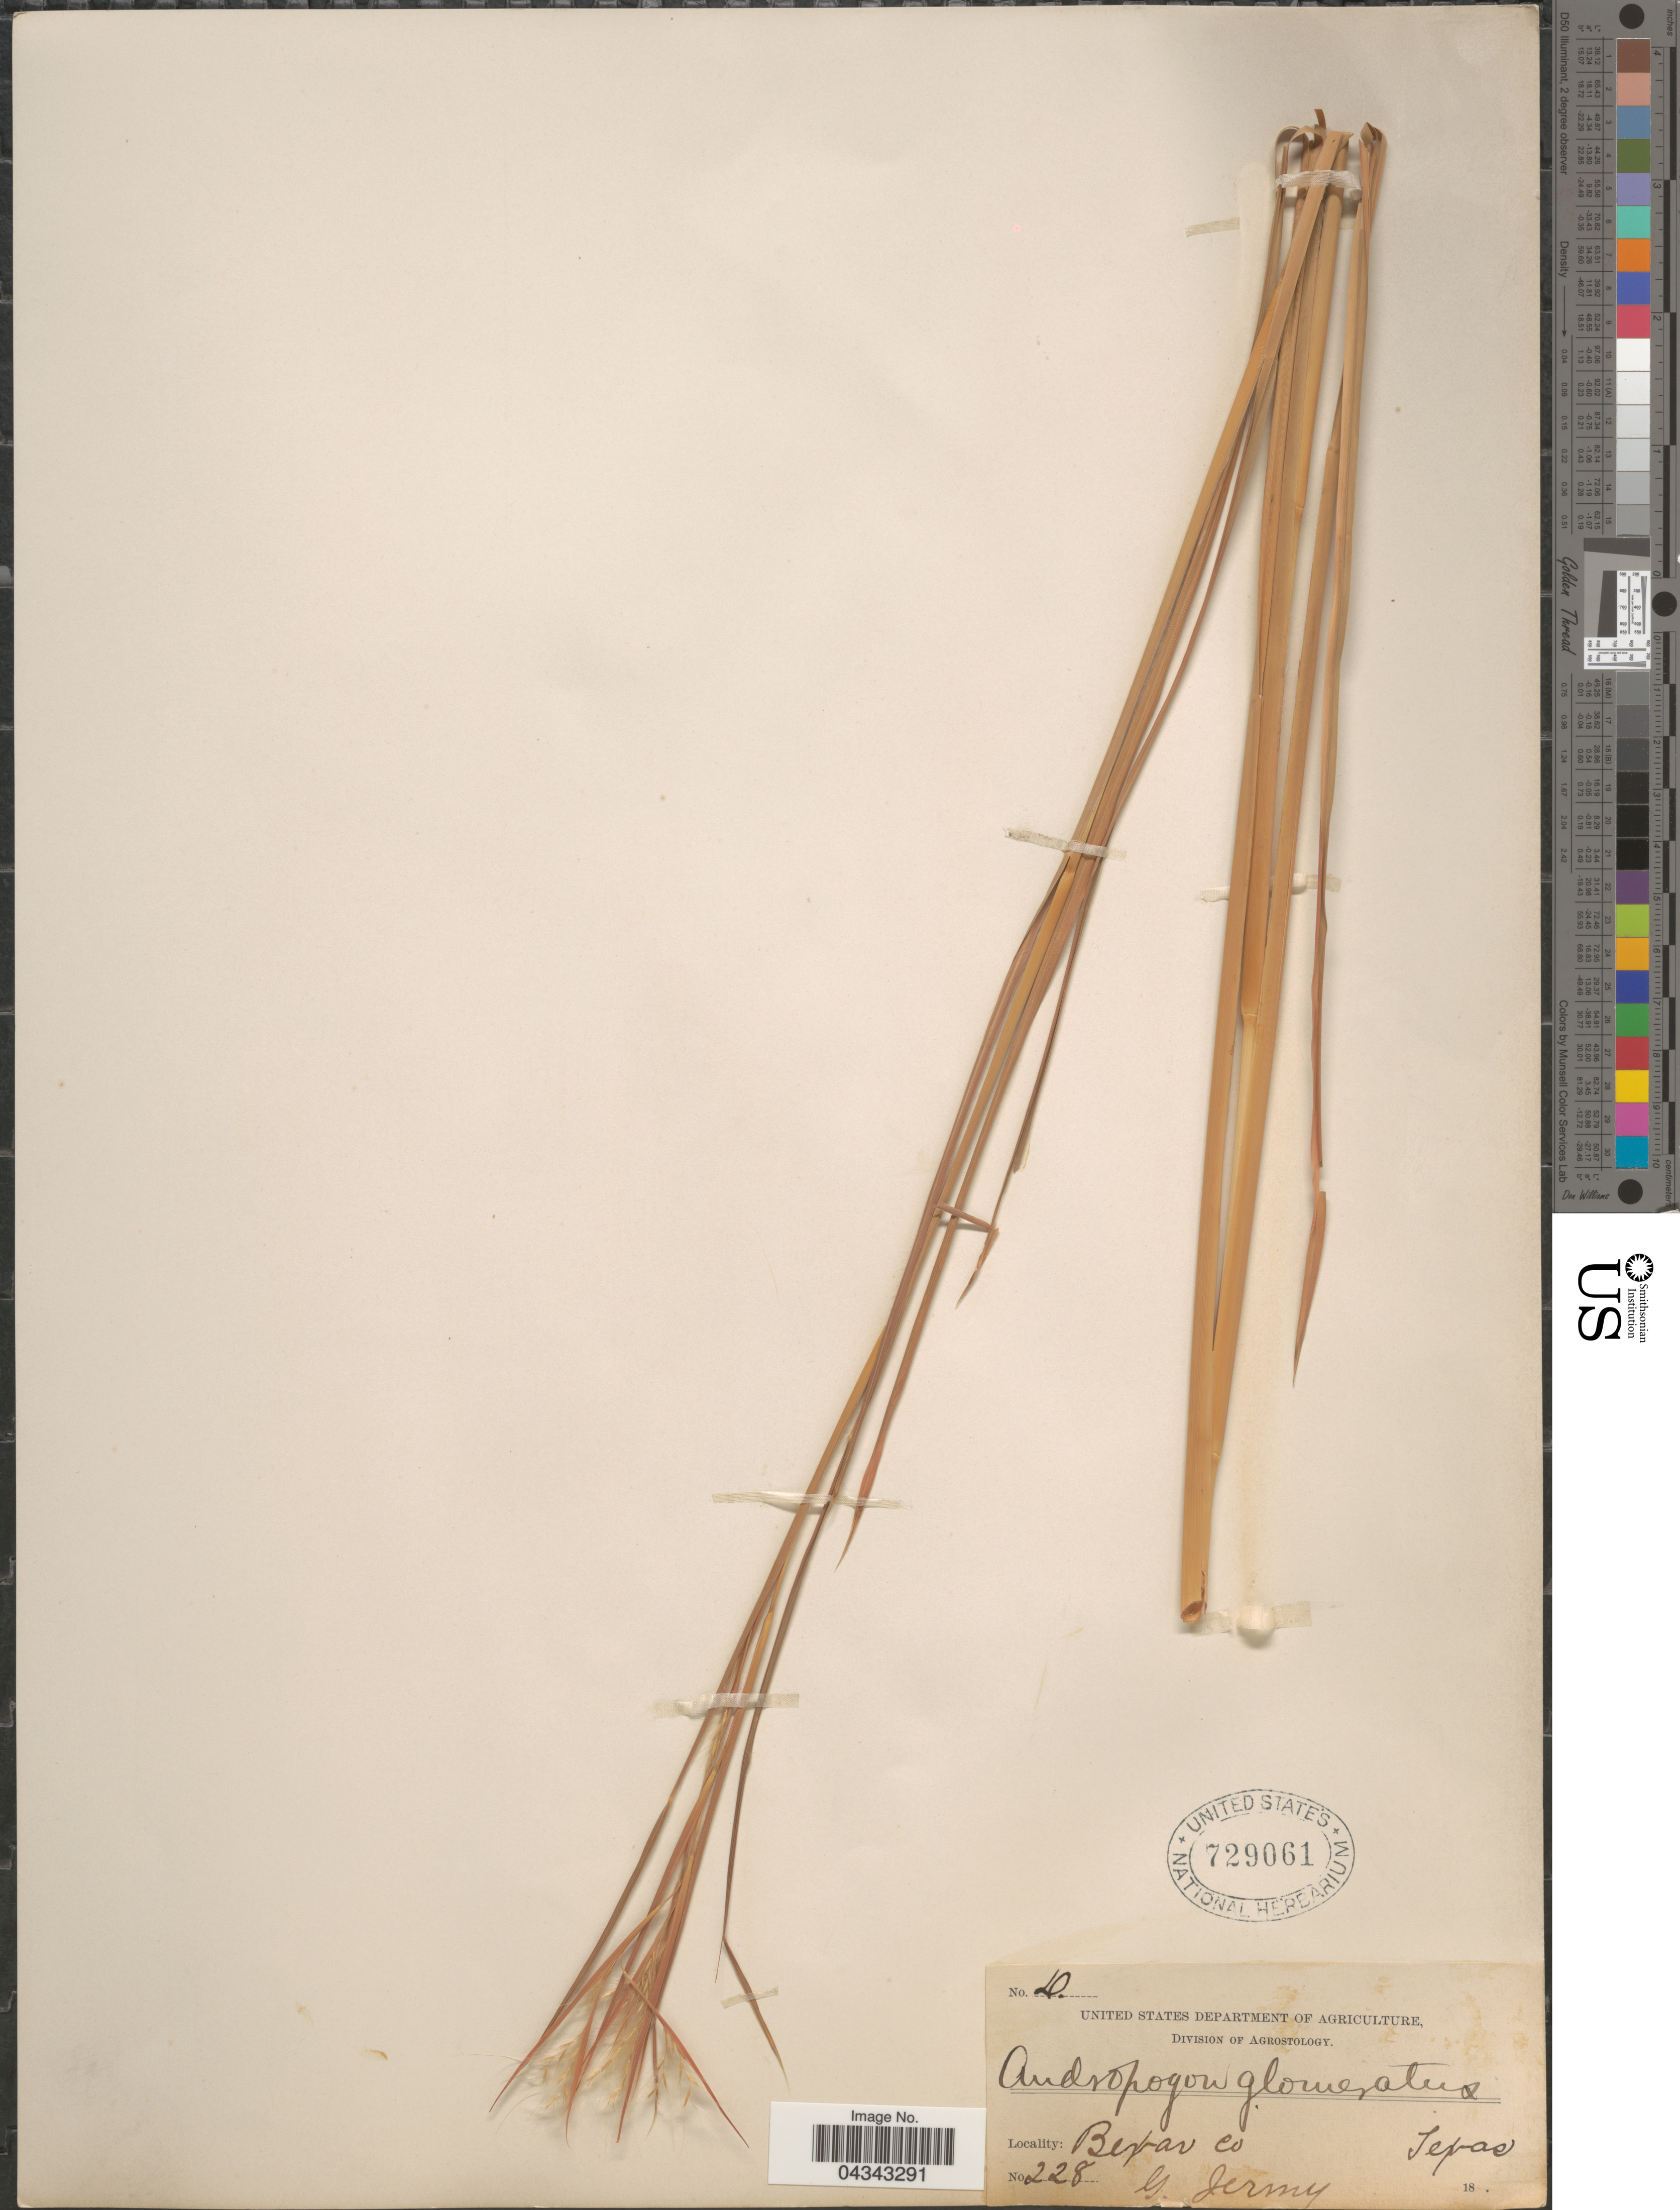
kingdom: Plantae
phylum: Tracheophyta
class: Liliopsida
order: Poales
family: Poaceae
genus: Andropogon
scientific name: Andropogon glomeratus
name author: (Walter) Britton, Stearns & Poggenb.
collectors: G. Jermy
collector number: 228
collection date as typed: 18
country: United States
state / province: Texas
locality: Bexar Co.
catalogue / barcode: US 729061